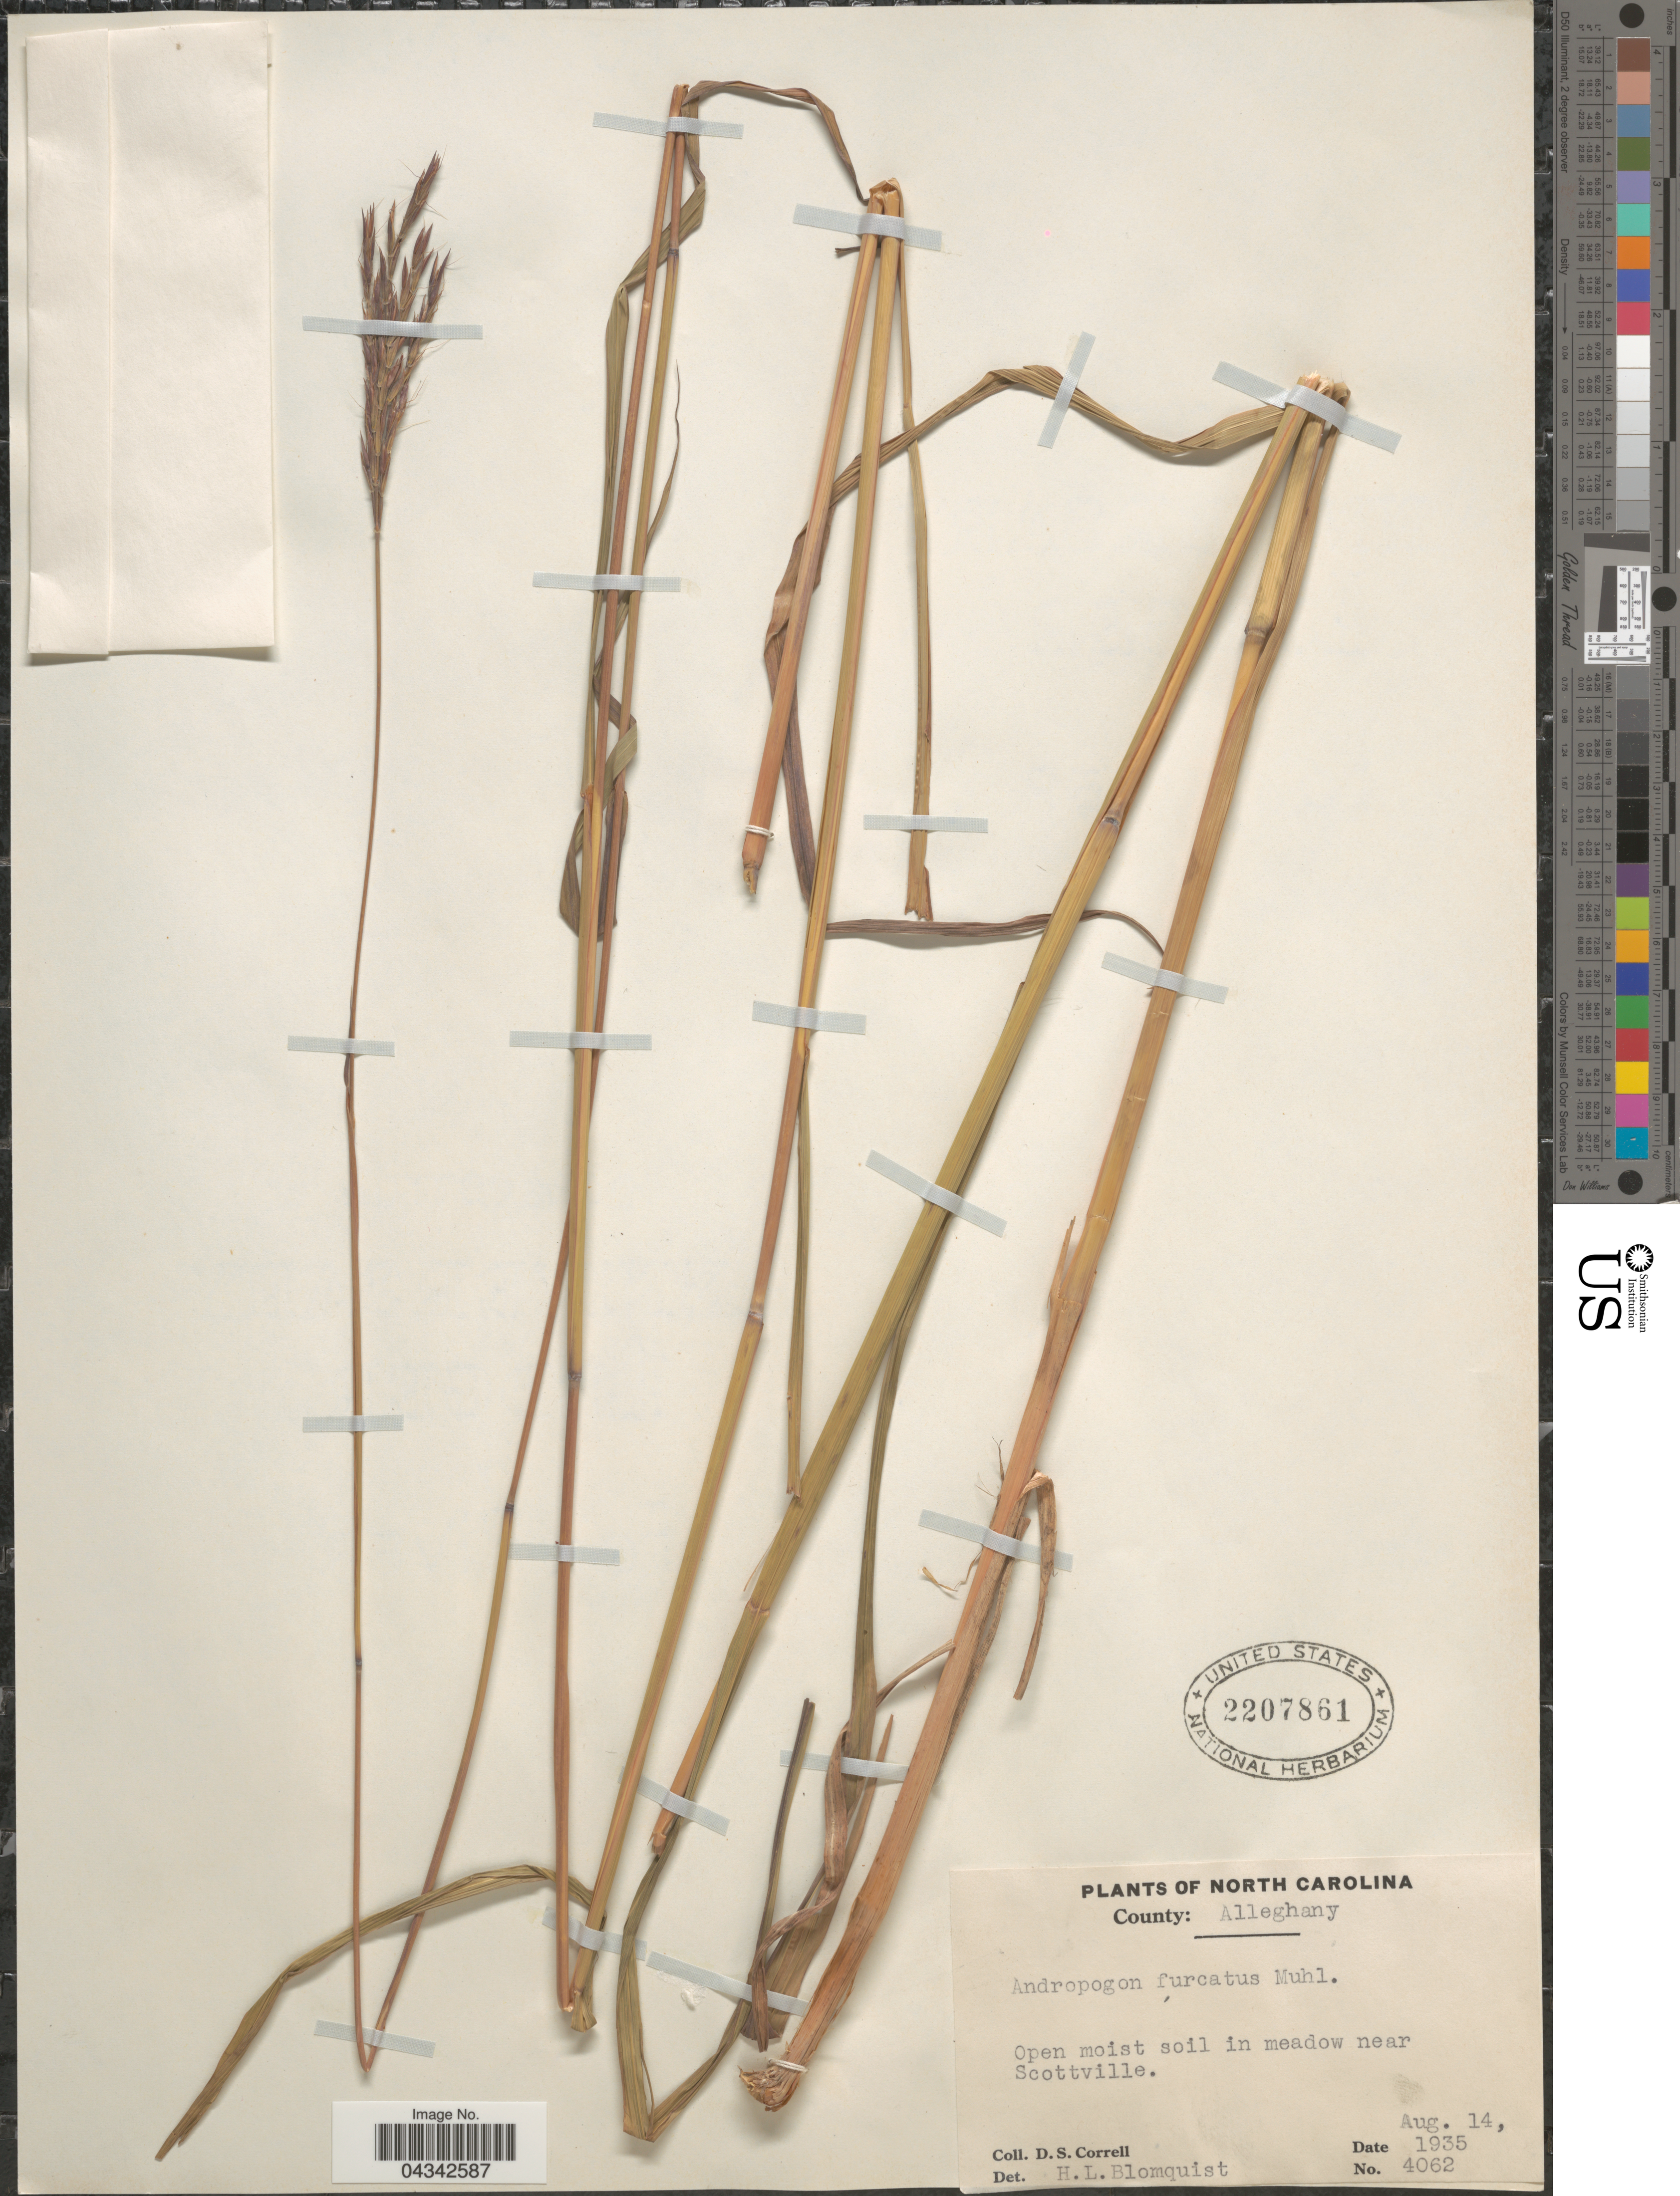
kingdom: Plantae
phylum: Tracheophyta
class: Liliopsida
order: Poales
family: Poaceae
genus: Andropogon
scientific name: Andropogon gerardii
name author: Vitman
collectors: D. S. Correll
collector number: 4062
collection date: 1935-08-14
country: United States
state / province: North Carolina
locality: County: Alleghany. Open moist soil in meadow near Scottville.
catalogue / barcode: US 2207861